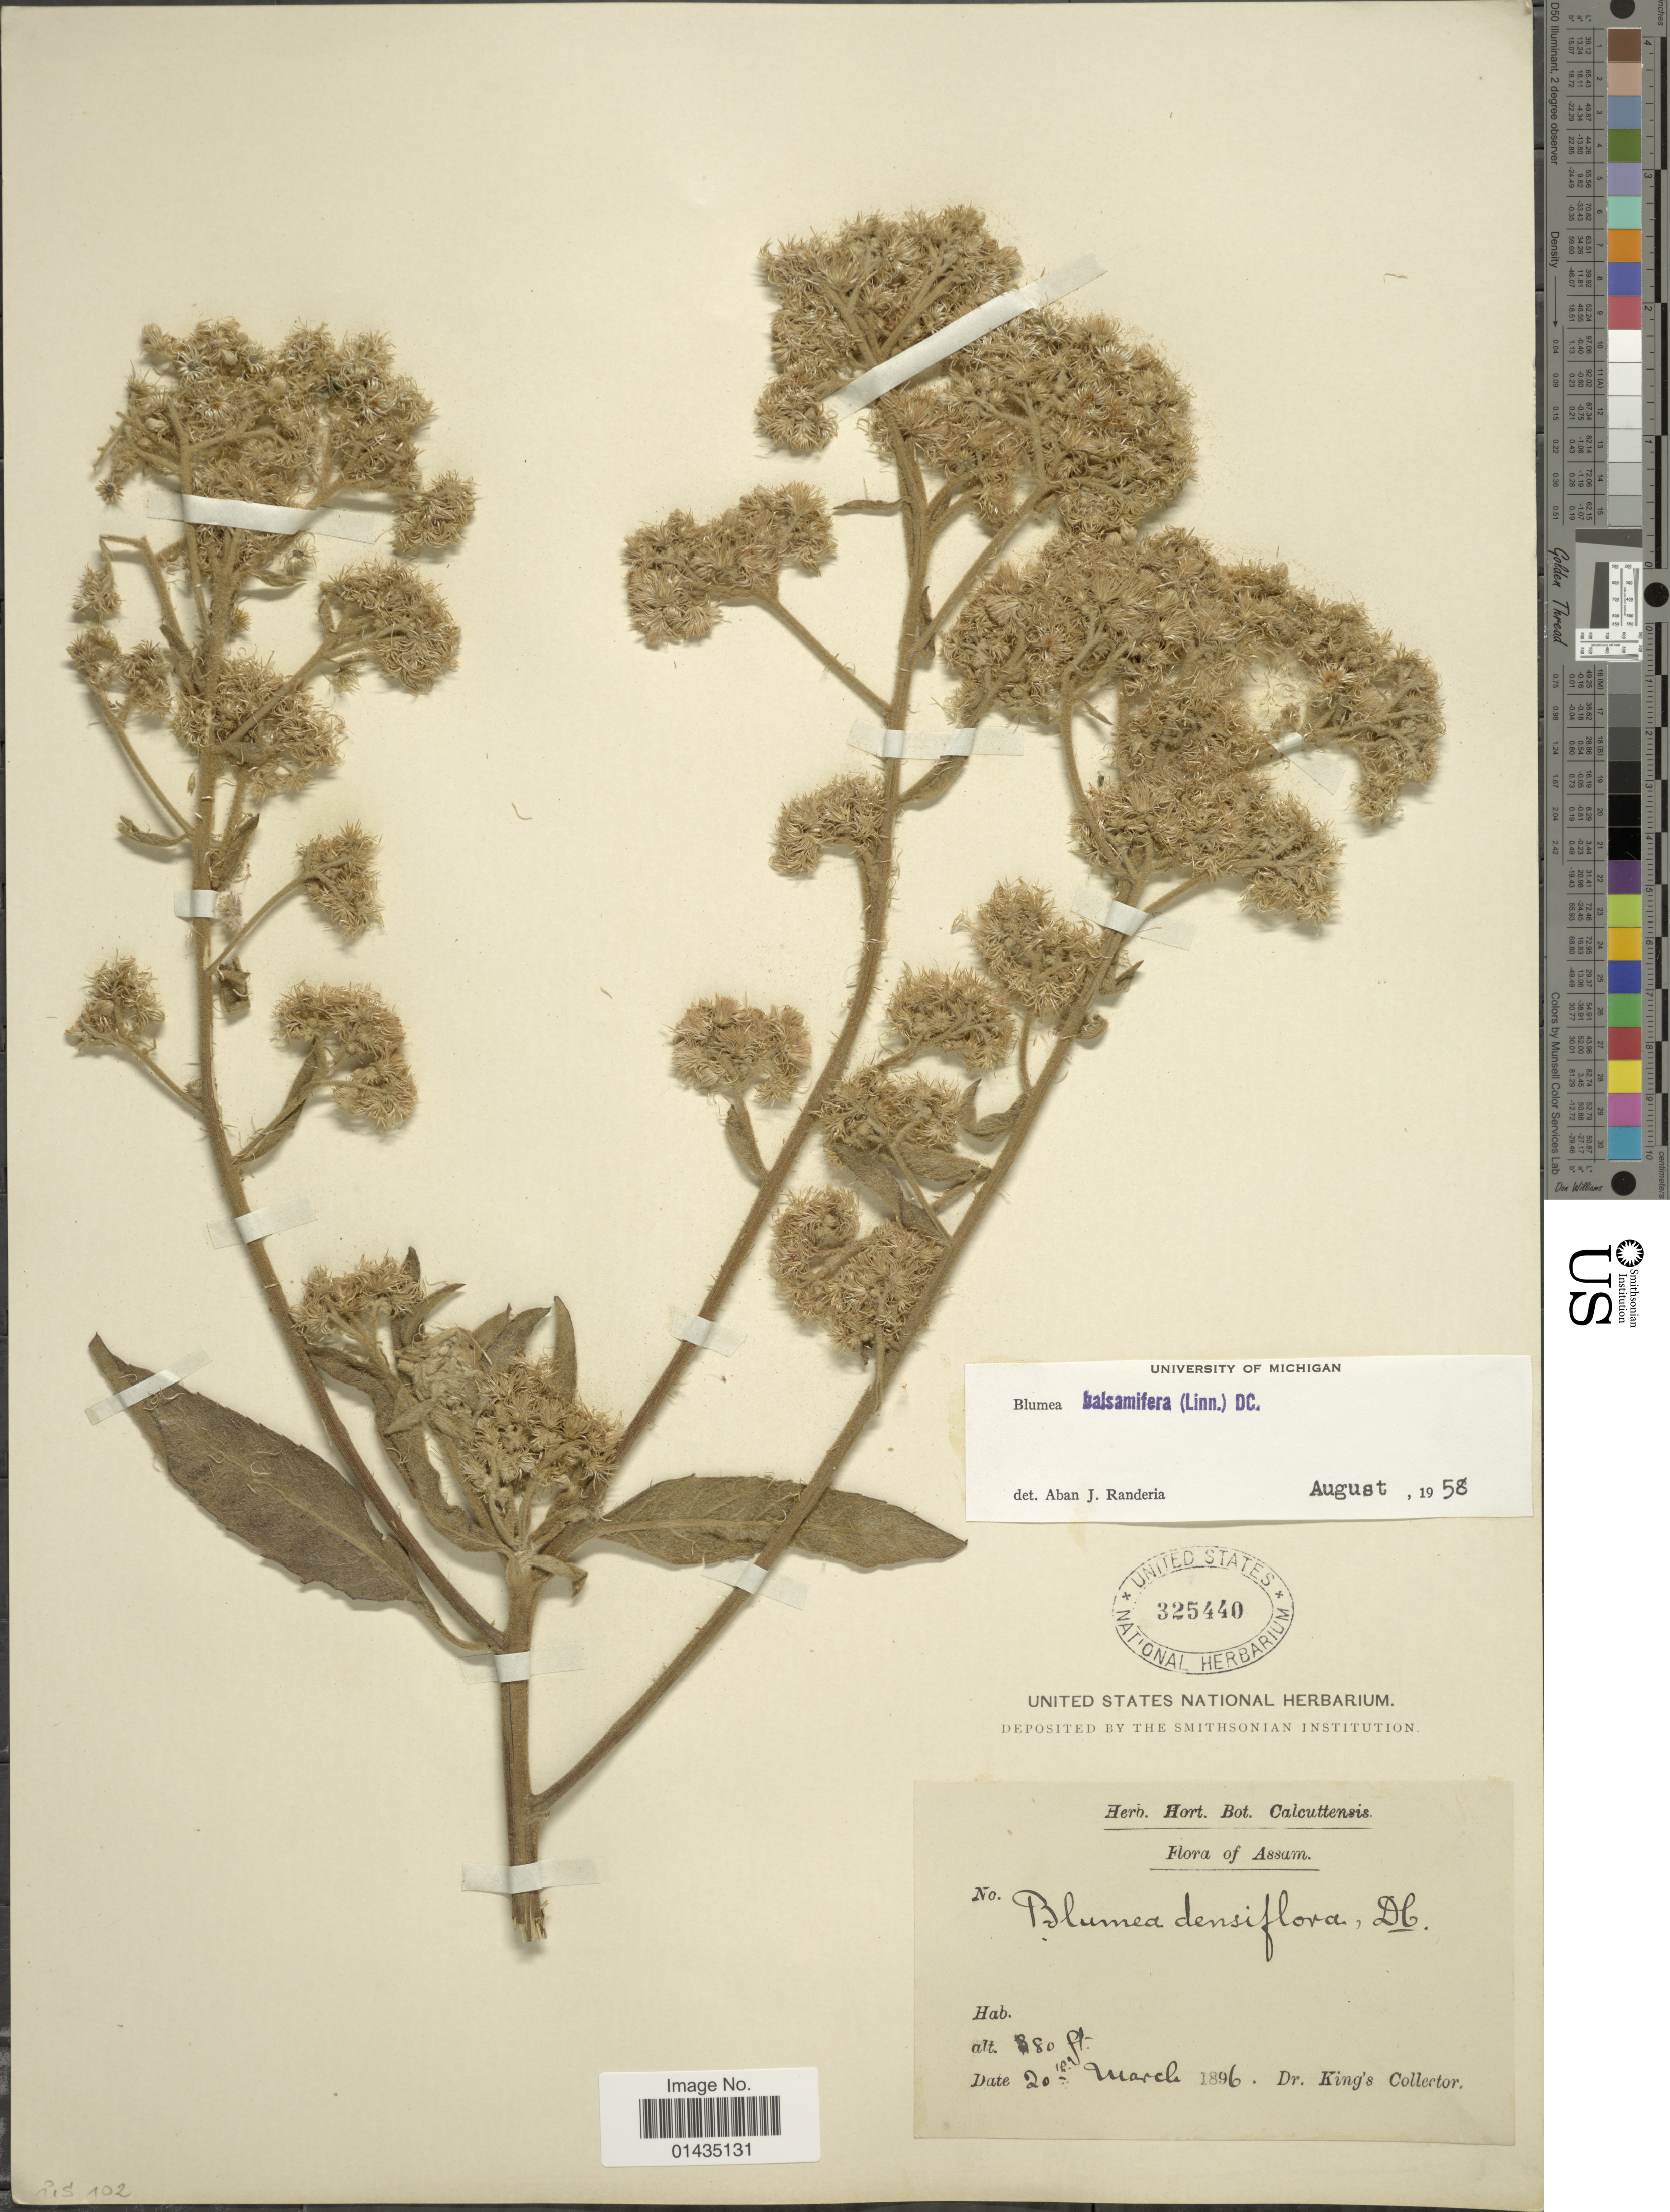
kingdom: Plantae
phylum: Tracheophyta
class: Magnoliopsida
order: Asterales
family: Asteraceae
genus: Blumea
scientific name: Blumea balsamifera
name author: (L.) DC.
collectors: G. King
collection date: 1896-03-10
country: India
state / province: Assam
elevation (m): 24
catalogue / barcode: US 325440